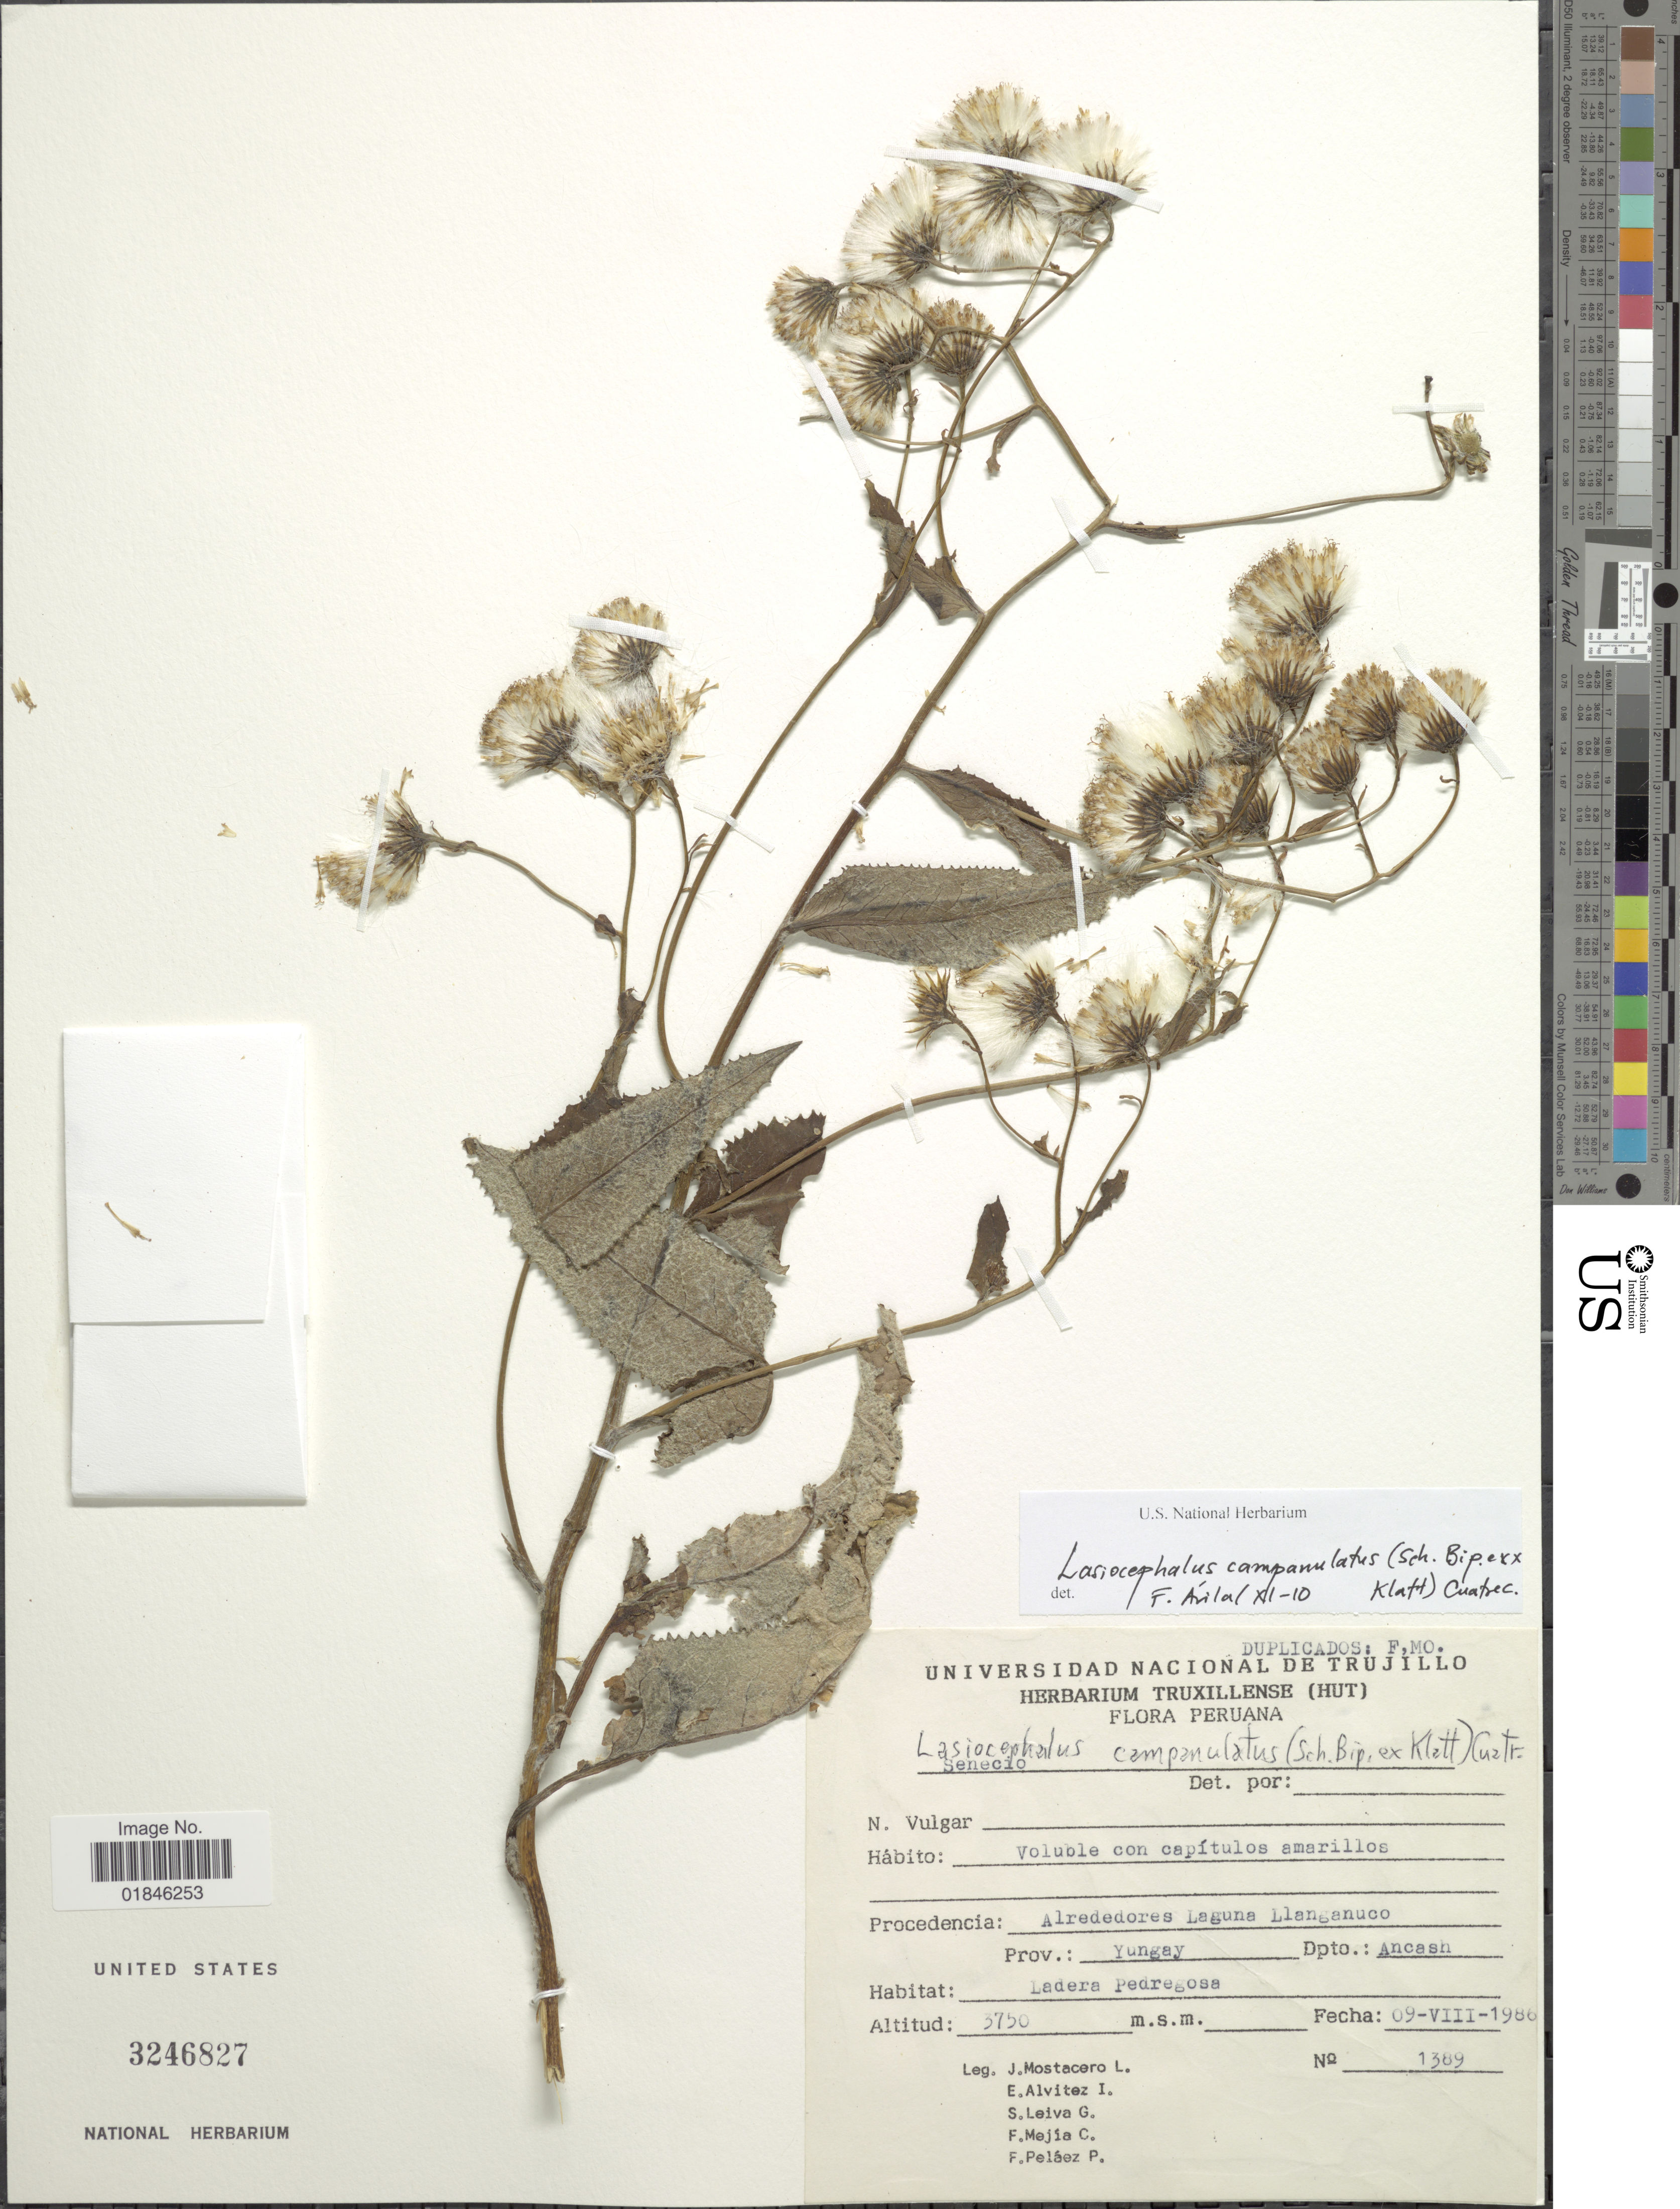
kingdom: Plantae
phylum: Tracheophyta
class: Magnoliopsida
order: Asterales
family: Asteraceae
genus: Senecio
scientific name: Senecio betonicifolius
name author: DC.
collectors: J. Mostacero L., E. Alvitez I., S. Leiva G., F. Mejia C. & F. Pelaez P.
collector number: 1389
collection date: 1986-08-09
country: Peru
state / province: Ancash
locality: Alrededores Laguna Llanganuco. Prov.: Yungay. Dpto.: Ancash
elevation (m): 3750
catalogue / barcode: US 3246827